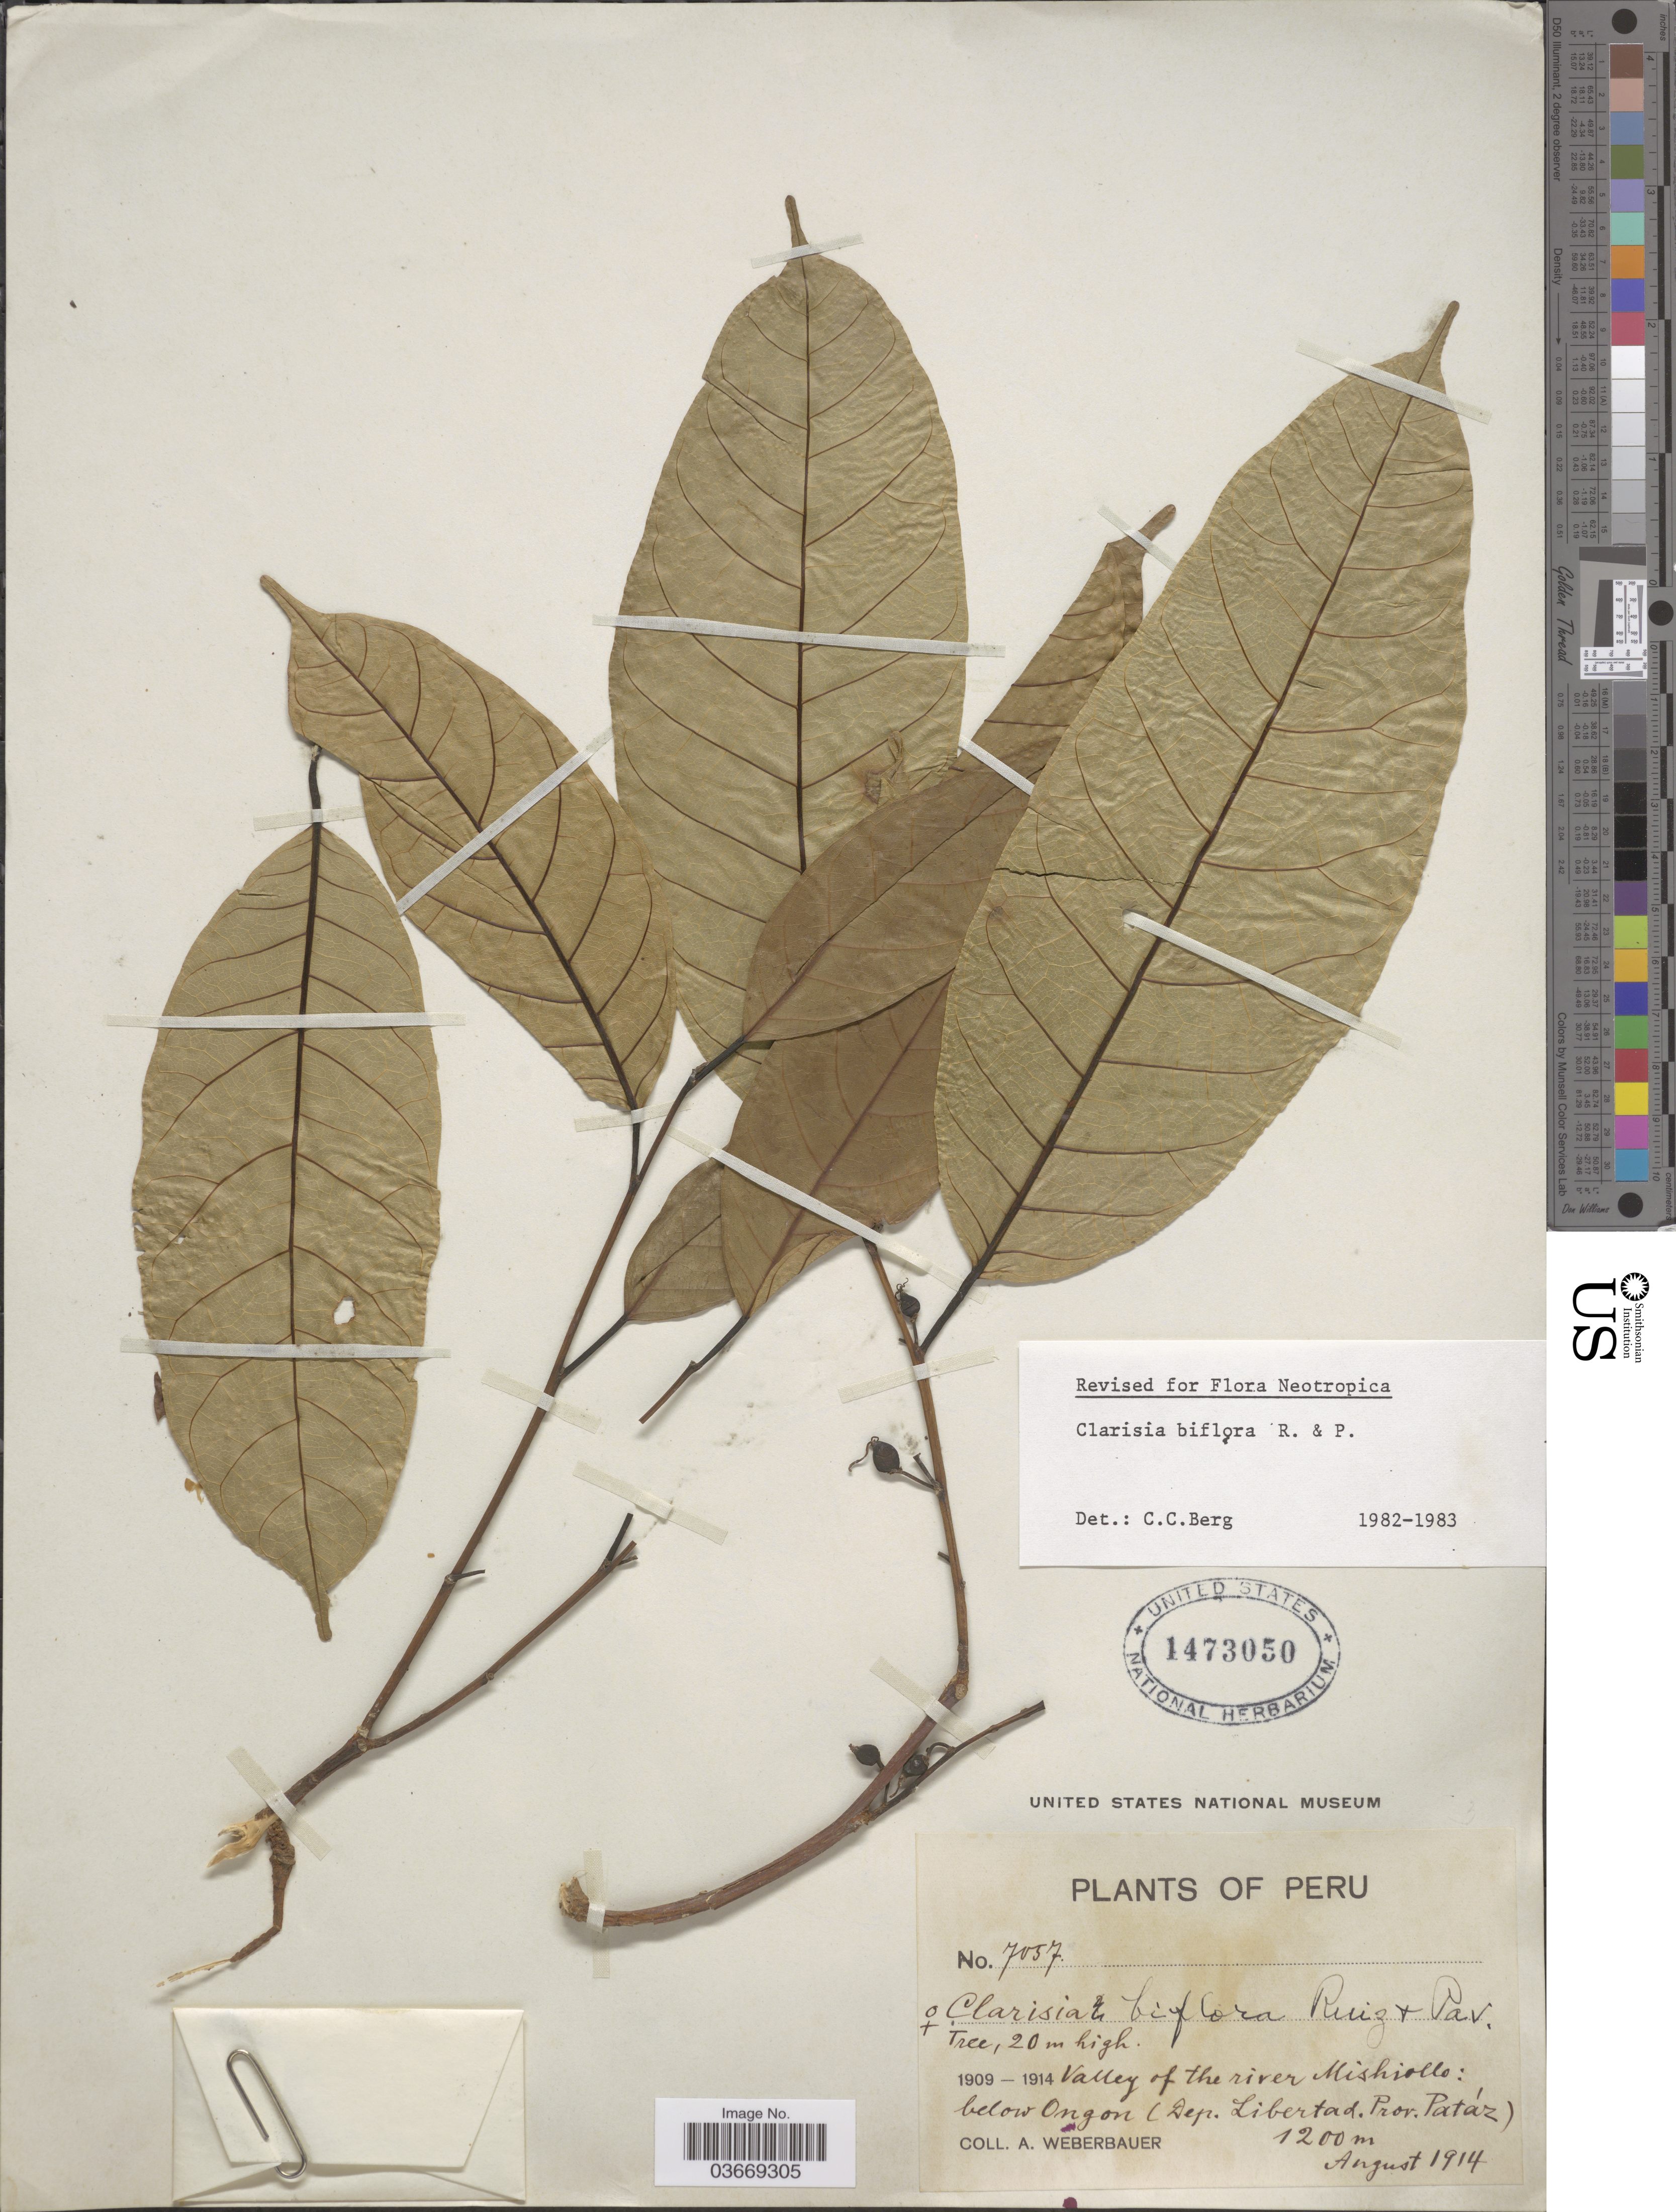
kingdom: Plantae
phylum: Tracheophyta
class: Magnoliopsida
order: Rosales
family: Moraceae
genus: Clarisia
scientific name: Clarisia biflora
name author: Ruiz & Pav.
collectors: A. Weberbauer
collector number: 7057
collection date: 1914-08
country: Peru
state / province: La Libertad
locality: Valley of the river Mishiollo: below Ongon (Dep. Libertad, Prov. Patáz).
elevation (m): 1200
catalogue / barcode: US 1473050